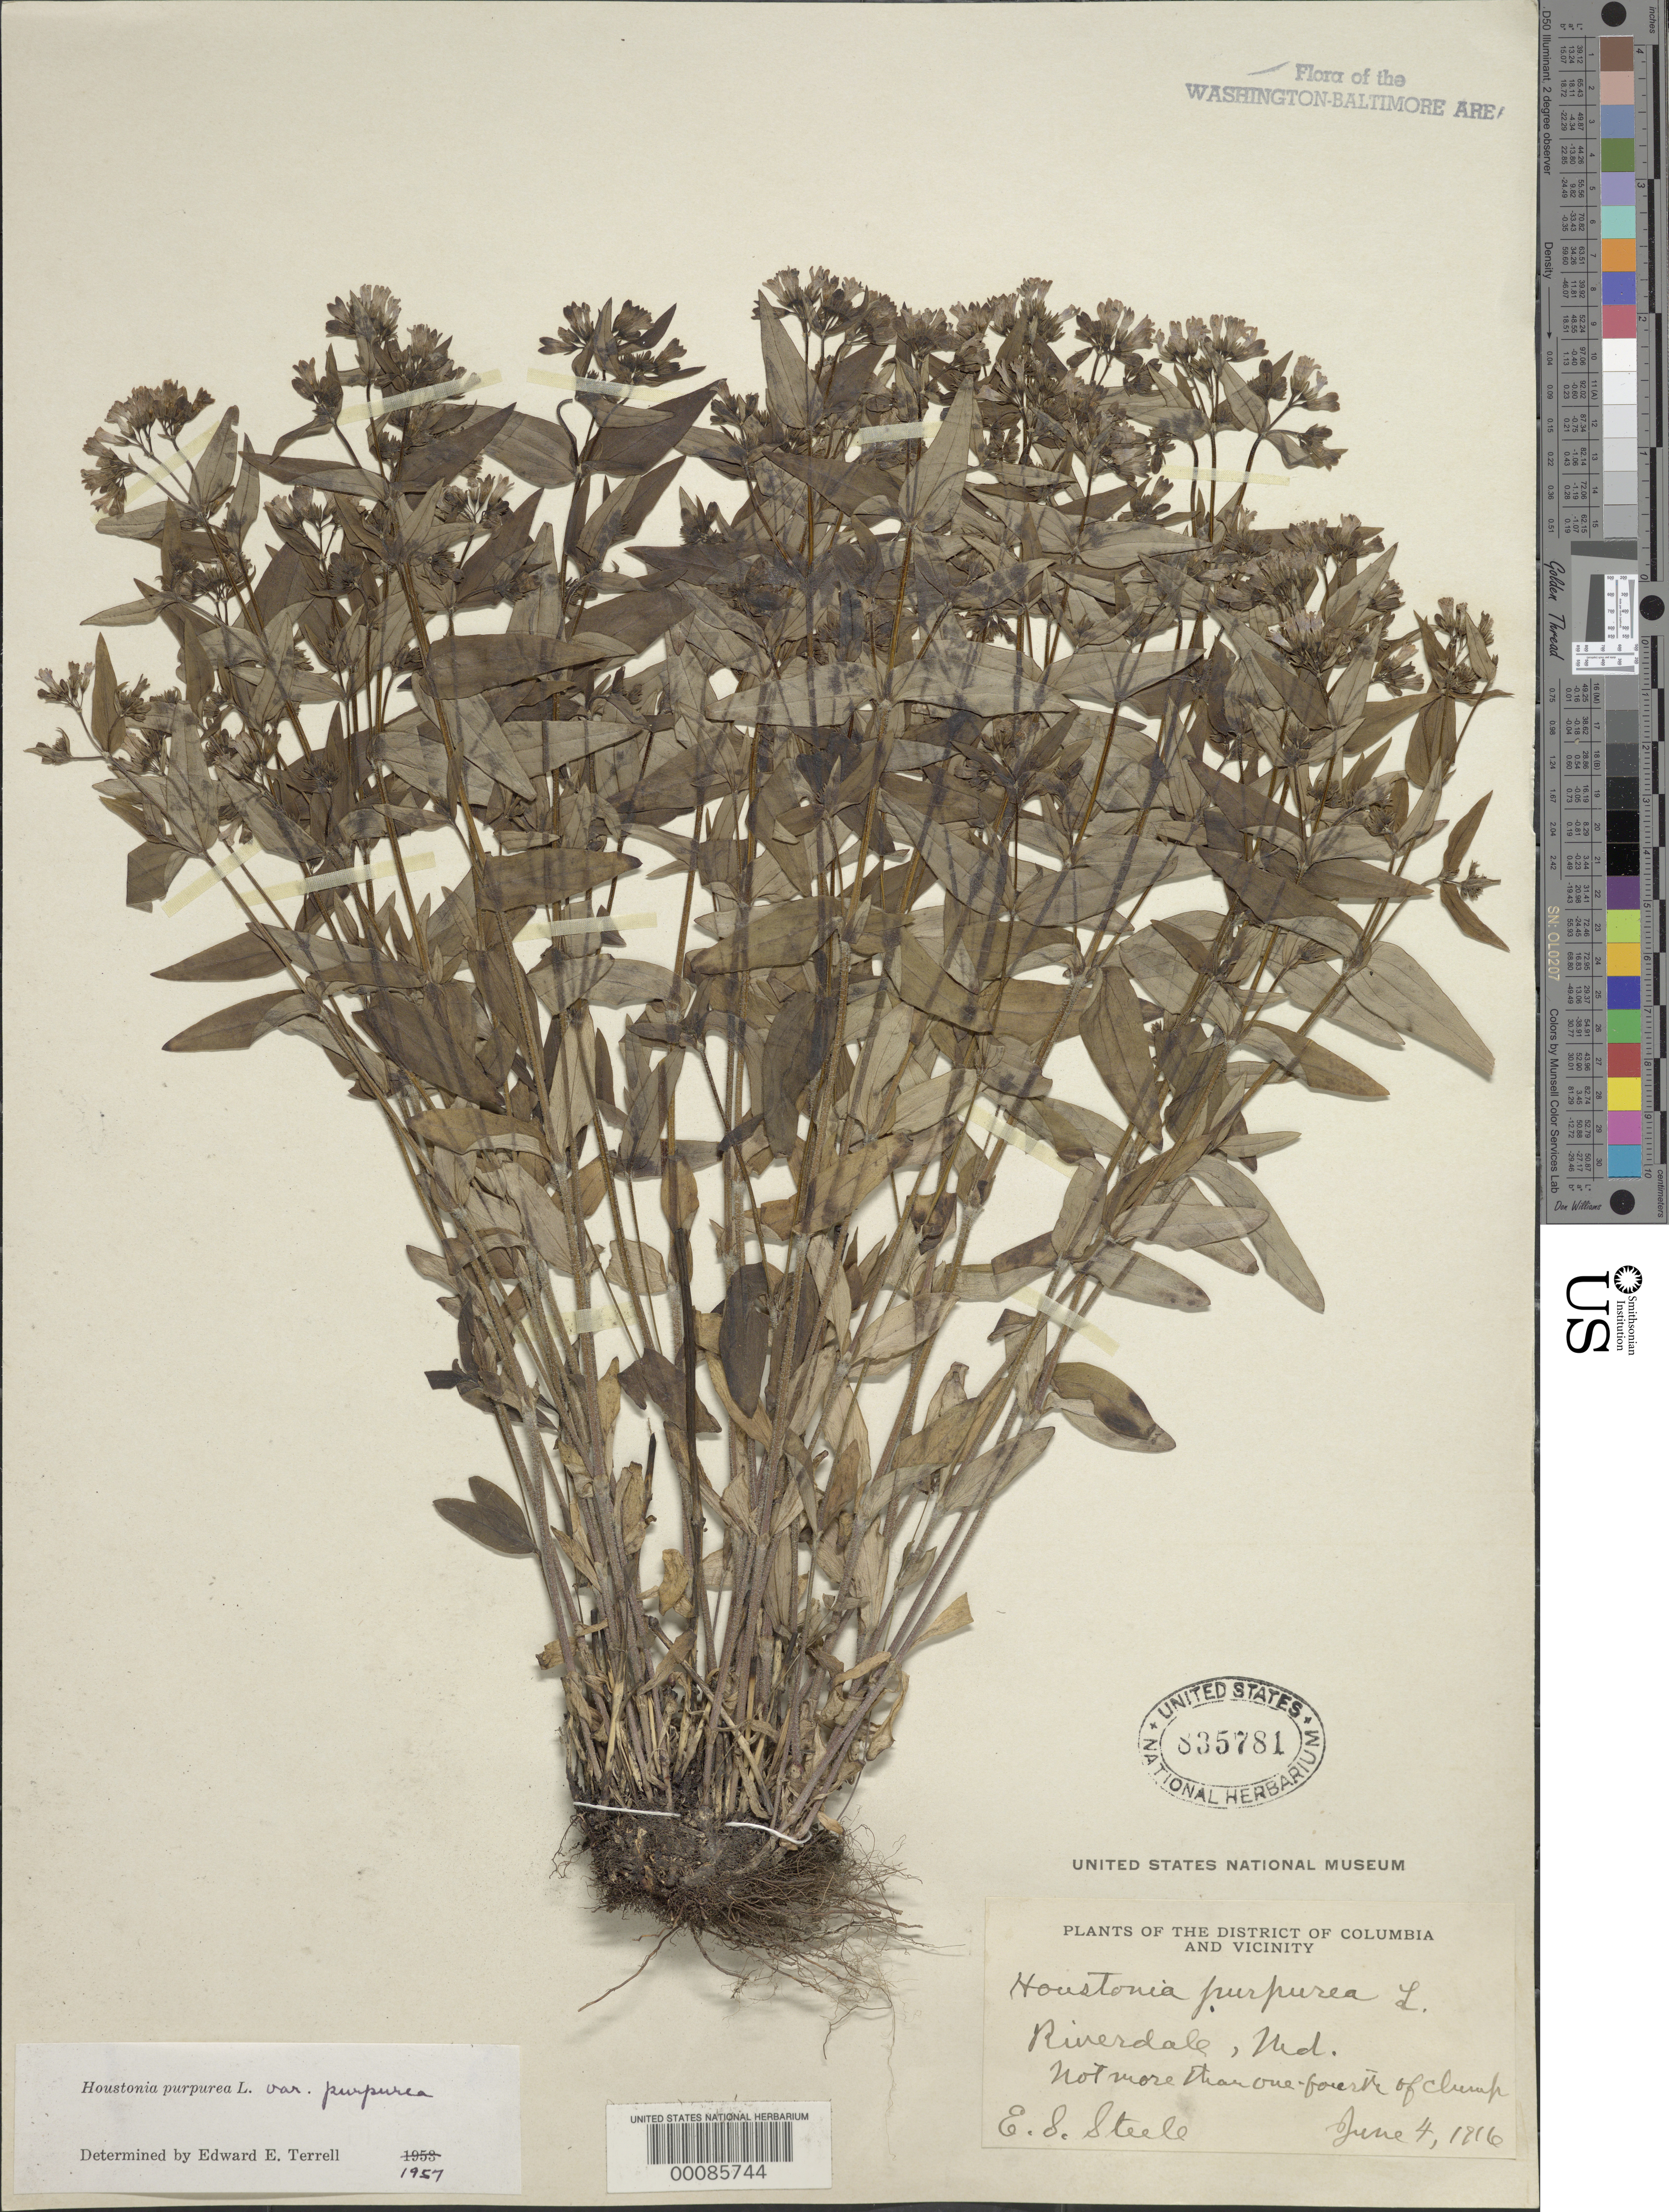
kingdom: Plantae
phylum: Tracheophyta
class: Magnoliopsida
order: Gentianales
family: Rubiaceae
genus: Houstonia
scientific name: Houstonia purpurea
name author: L.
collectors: E. Steele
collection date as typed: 04 Jun 1916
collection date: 1916-06-04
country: United States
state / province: Maryland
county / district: Prince George's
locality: Riverdale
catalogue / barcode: US 835781